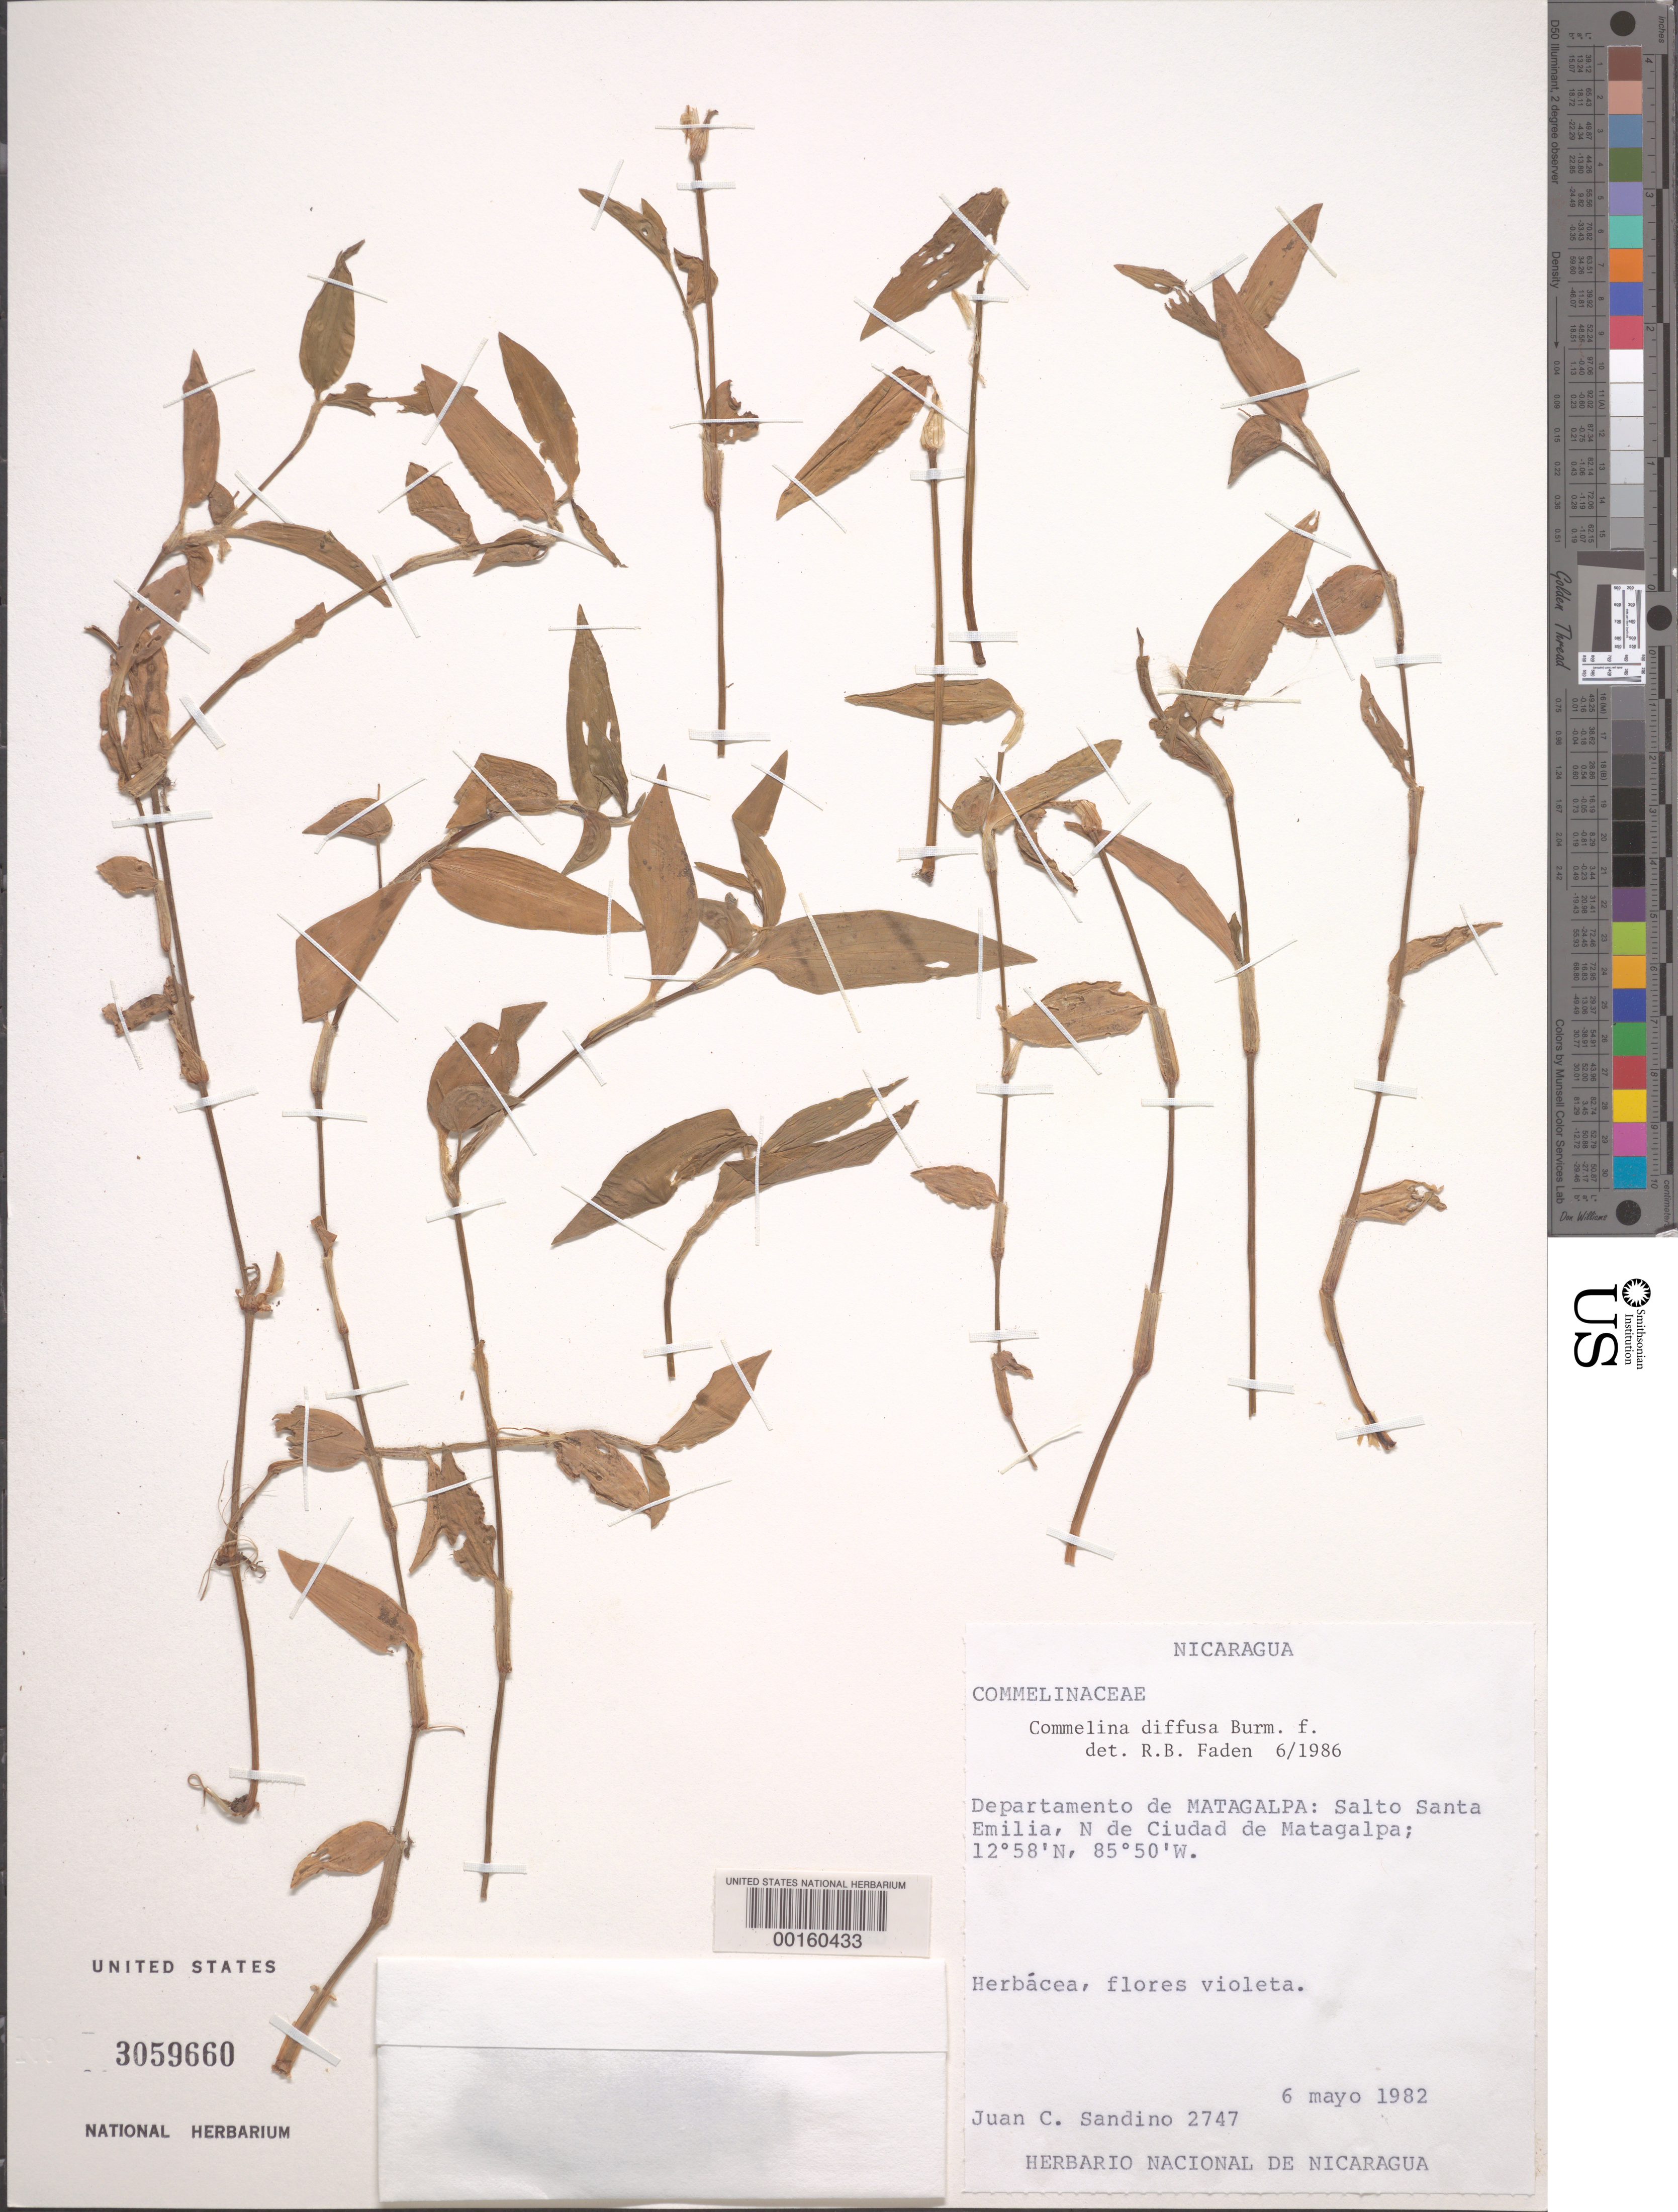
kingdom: Plantae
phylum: Tracheophyta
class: Liliopsida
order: Commelinales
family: Commelinaceae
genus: Commelina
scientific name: Commelina diffusa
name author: Burm. f.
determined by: Faden, Robert B., (US), Smithsonian Institution - National Museum of Natural History (UNITED STATES)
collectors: J. Sandino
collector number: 2747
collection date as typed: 06 May 1982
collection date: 1982-05-06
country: Nicaragua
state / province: Matagalpa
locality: Salto santa emilia, n of ciudad de matagalpa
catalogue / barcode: US 3059660